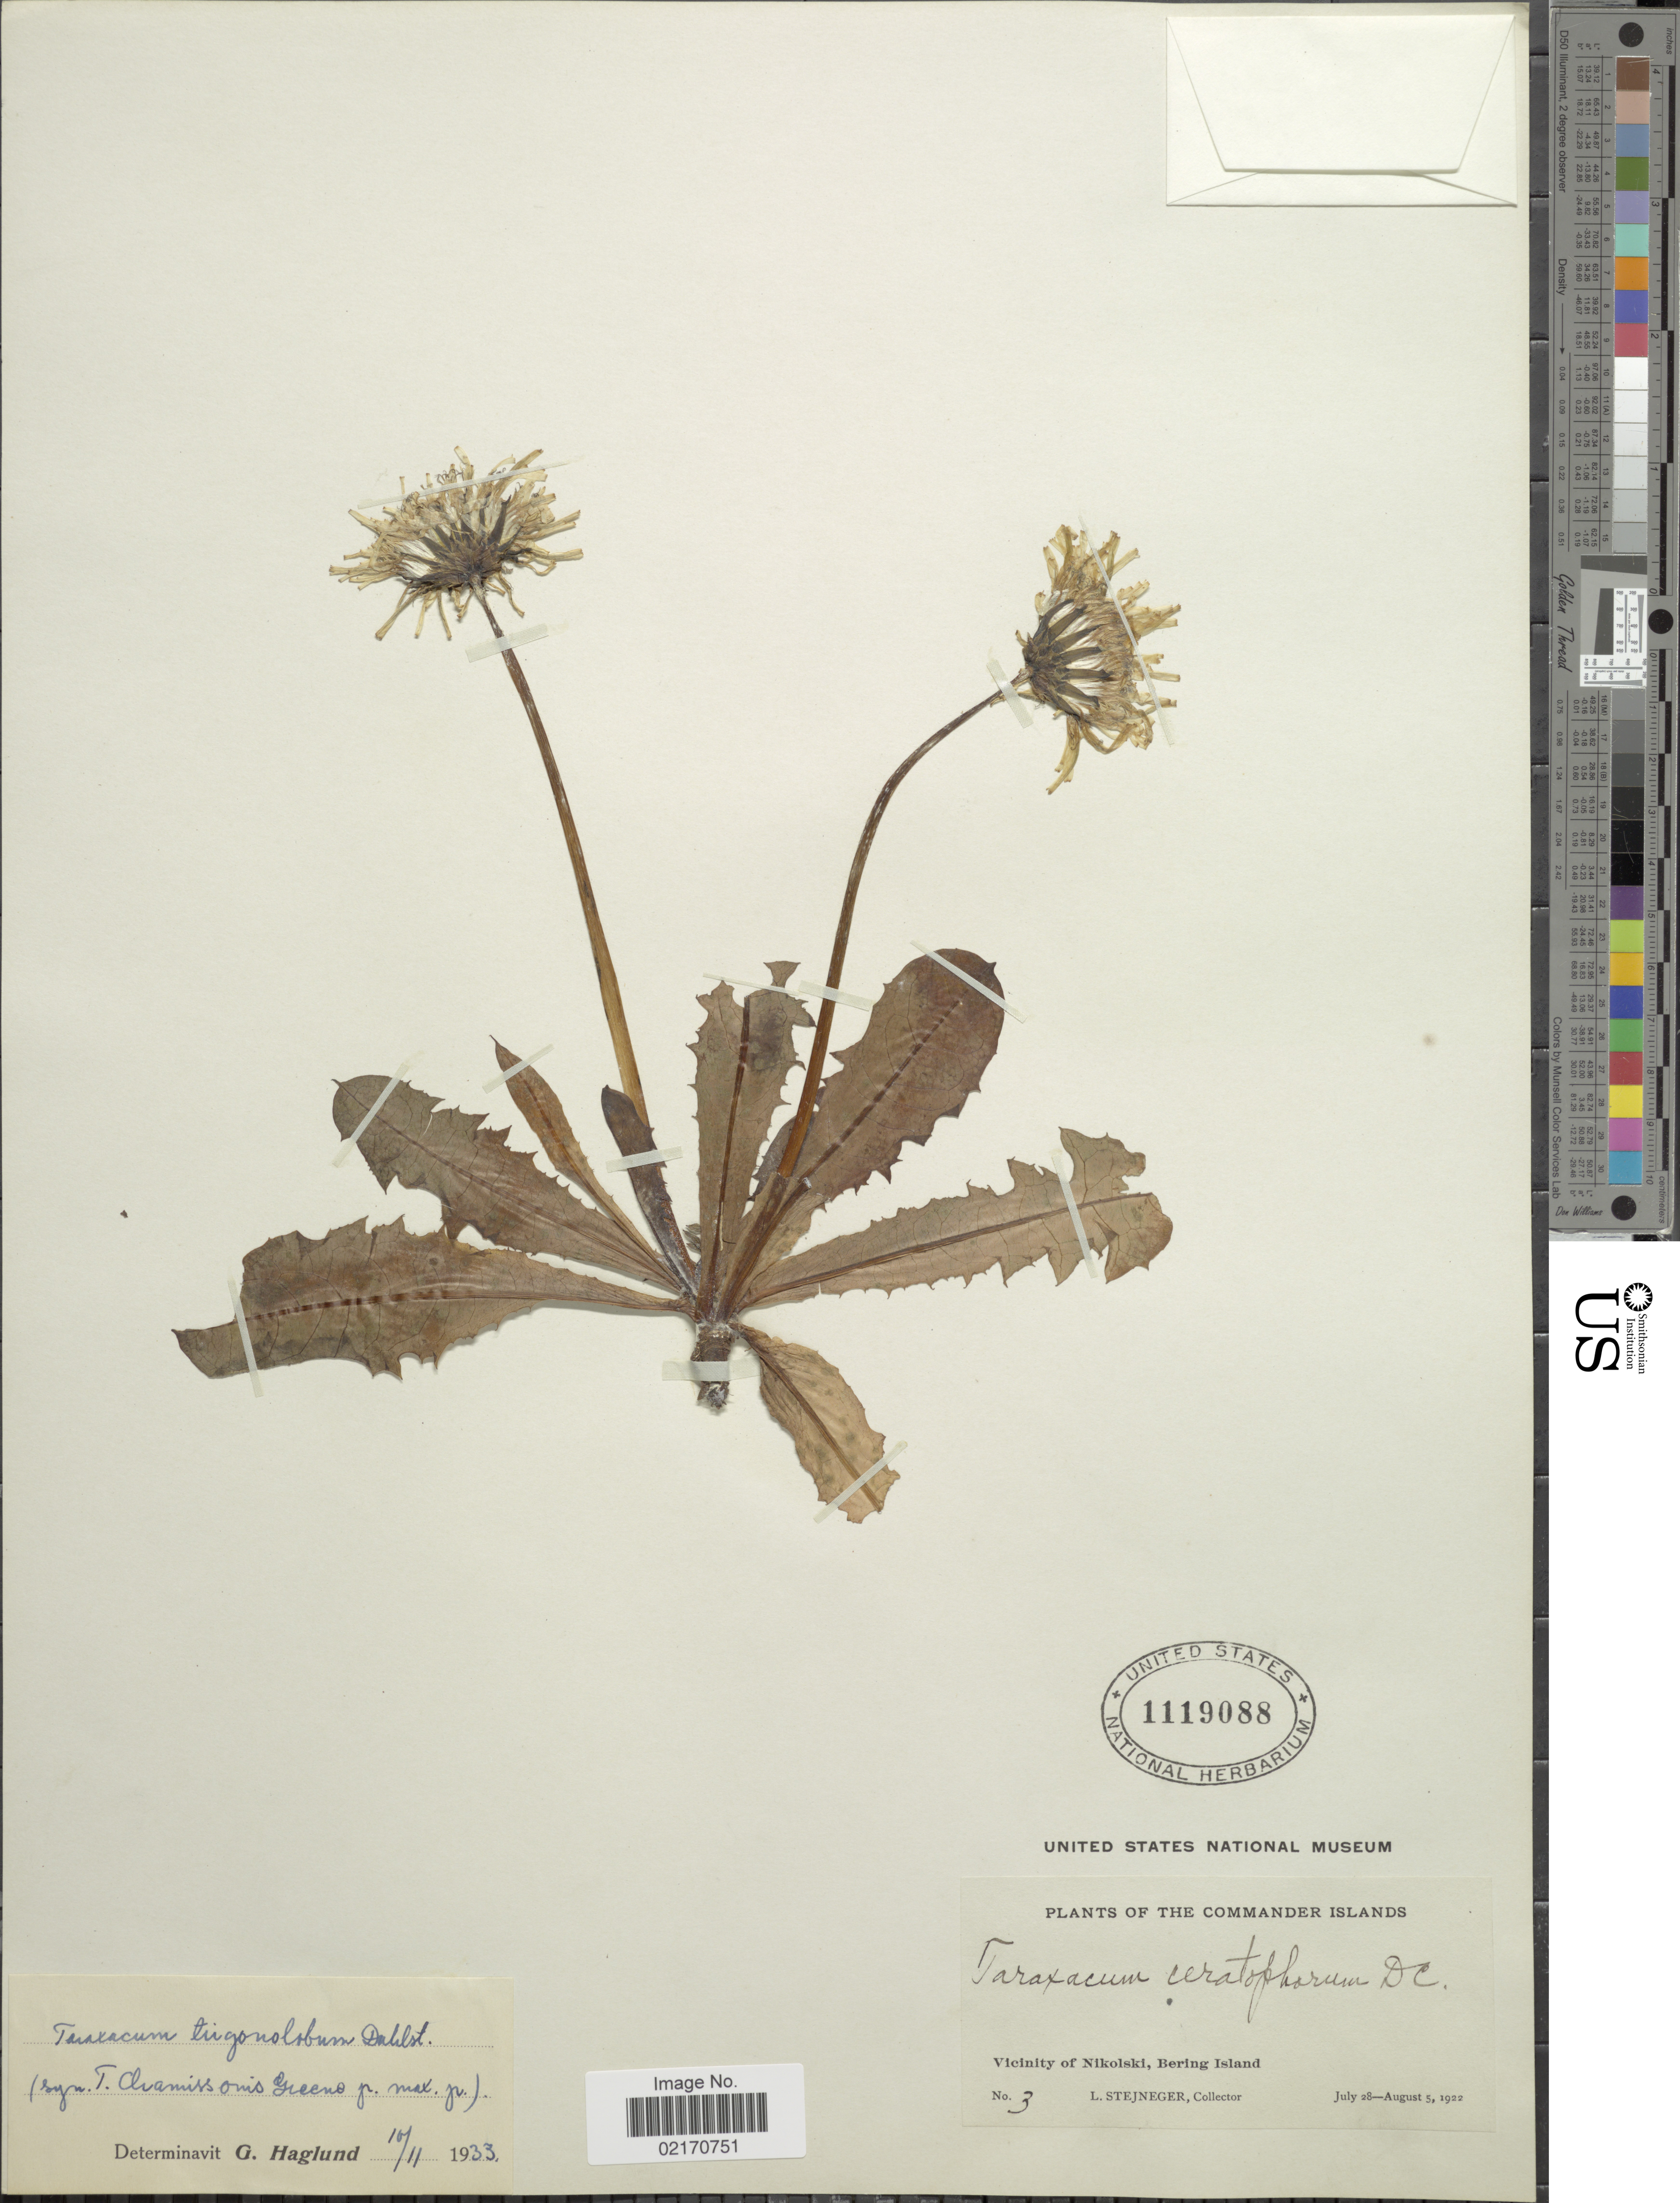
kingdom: Plantae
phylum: Tracheophyta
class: Magnoliopsida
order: Asterales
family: Asteraceae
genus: Taraxacum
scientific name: Taraxacum trigonolobum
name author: Dahlst.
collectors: L. Stejneger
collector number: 3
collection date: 1922-07-28/1922-08-05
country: Russian Federation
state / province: Kamchatka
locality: Commander Islands, vicinity of Nikolski, Bering Island.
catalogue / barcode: US 1119088